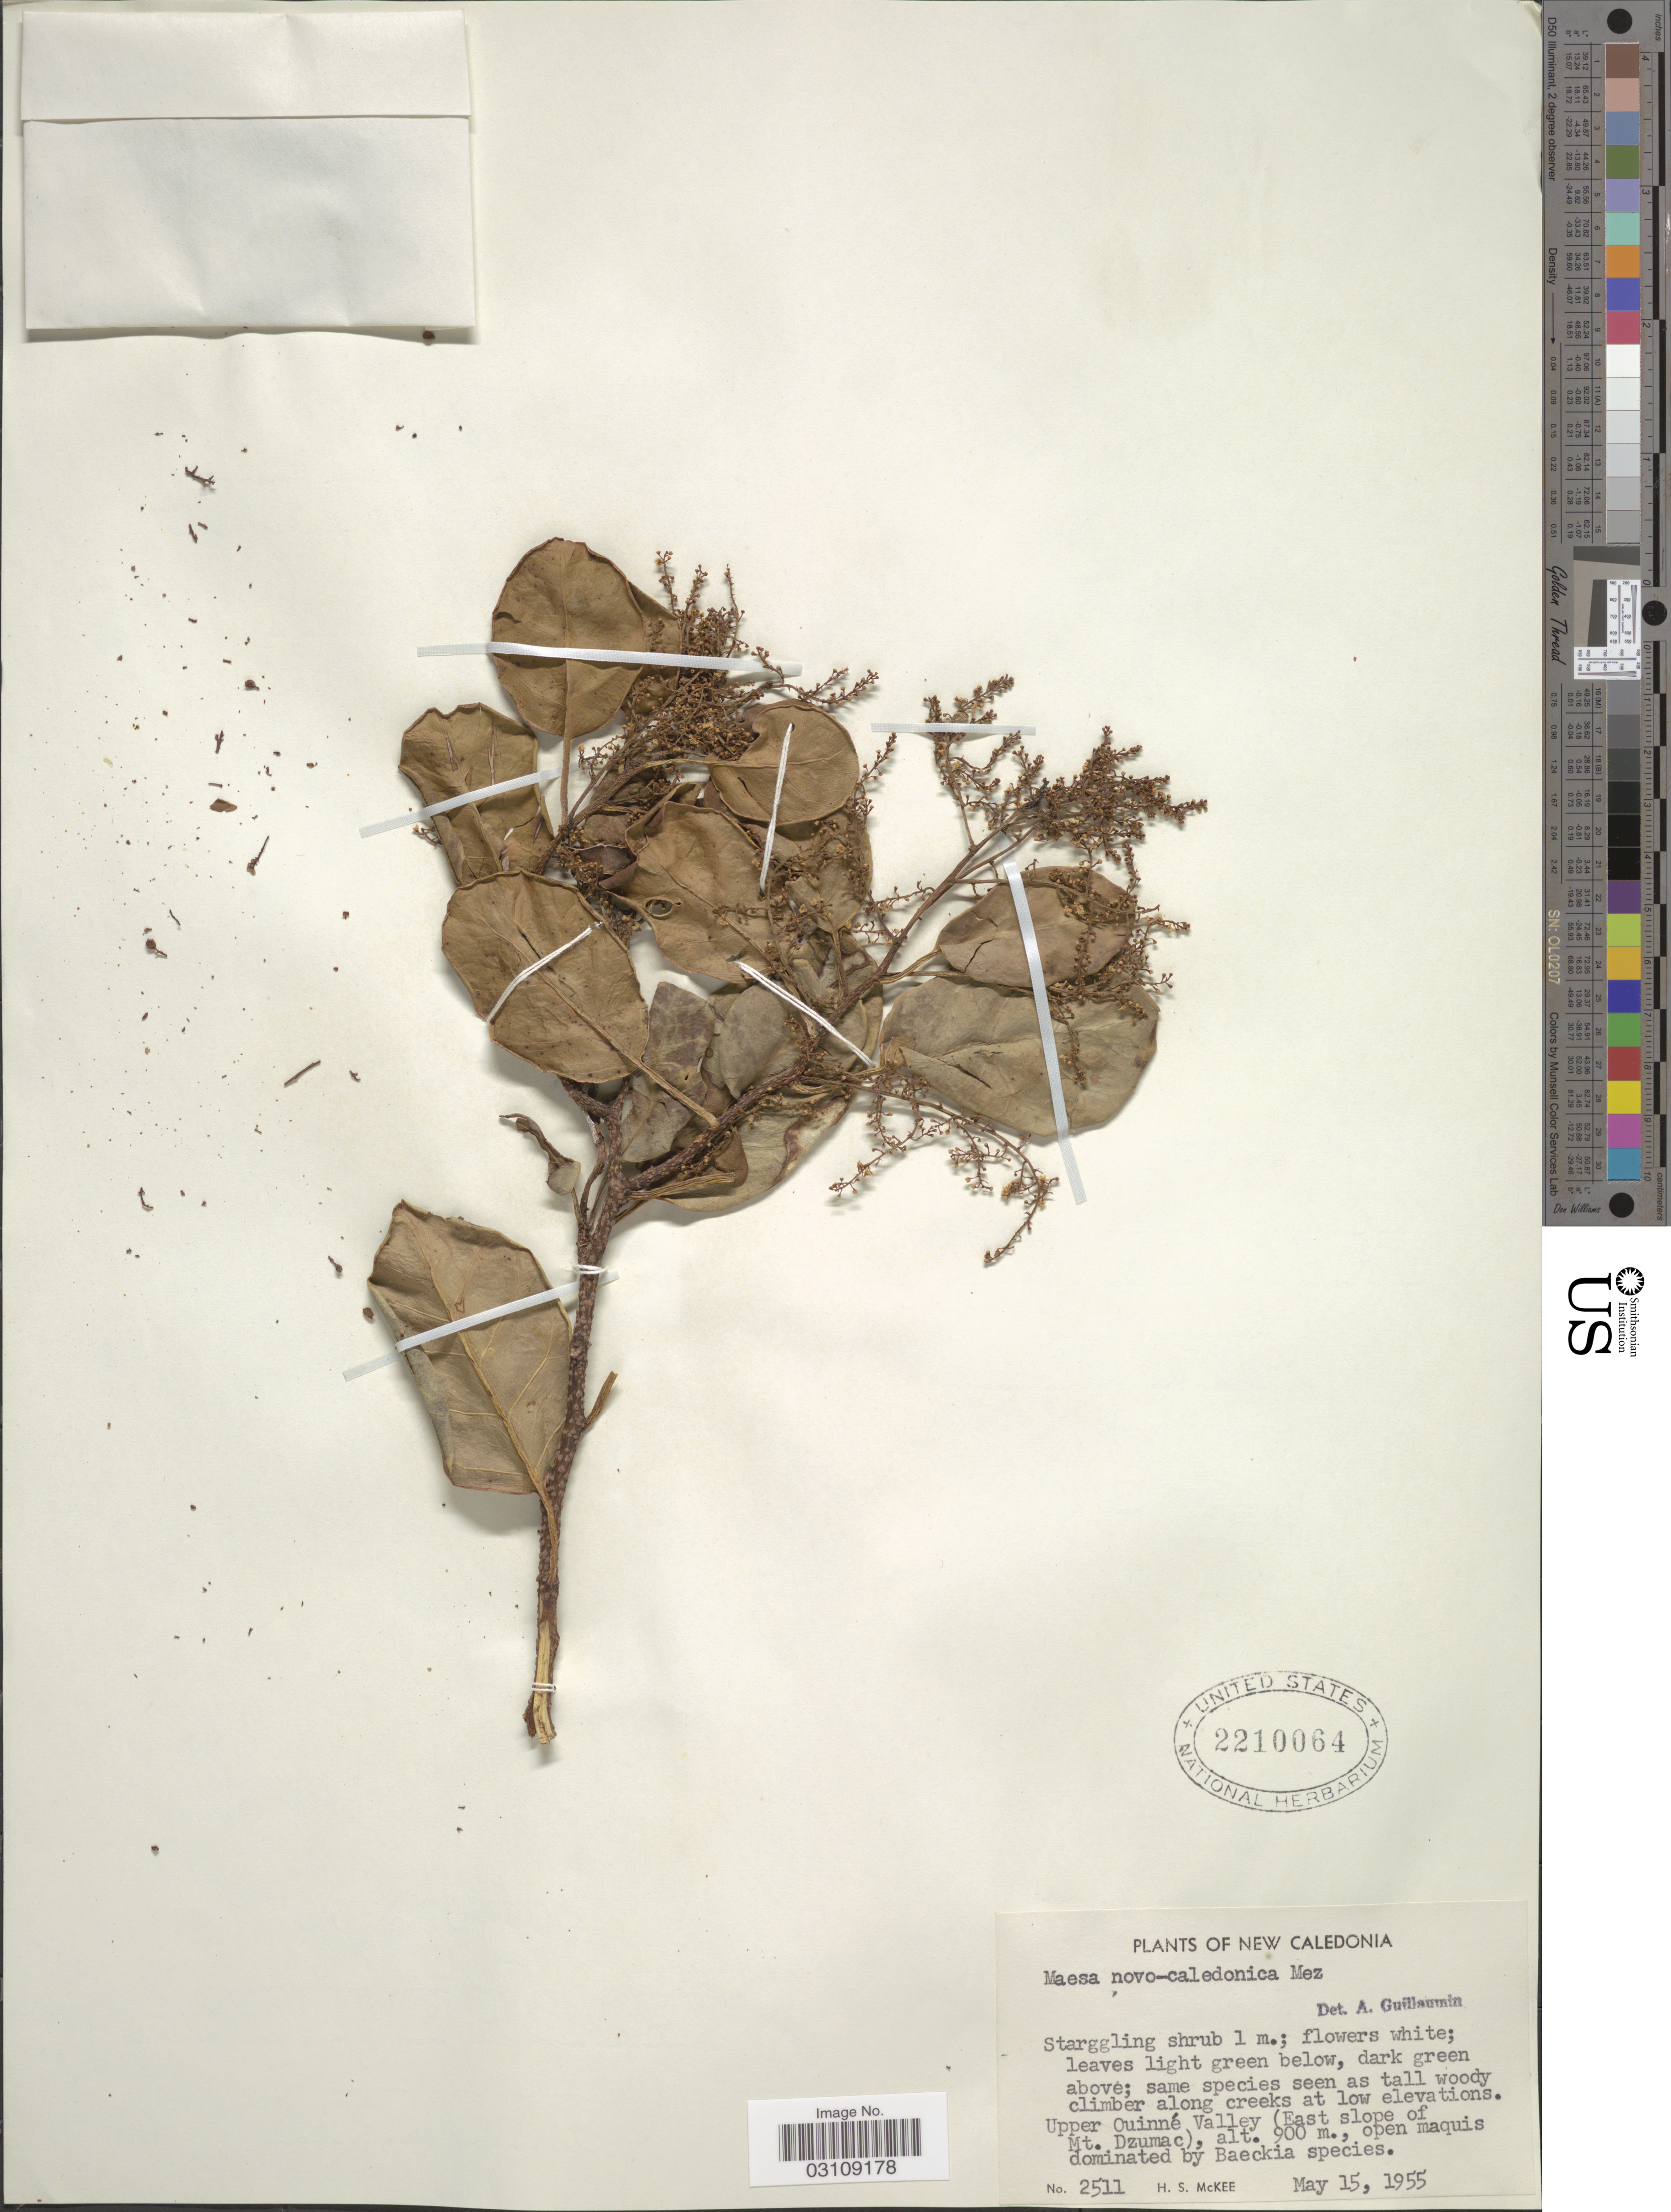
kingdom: Plantae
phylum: Tracheophyta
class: Magnoliopsida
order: Ericales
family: Primulaceae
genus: Maesa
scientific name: Maesa novocaledonica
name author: Mez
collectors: H. S. McKee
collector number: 2511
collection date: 1955-05-15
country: New Caledonia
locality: Upper Ouinné Valley (East slope of Mt. Dzumac).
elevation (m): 900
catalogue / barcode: US 2210064